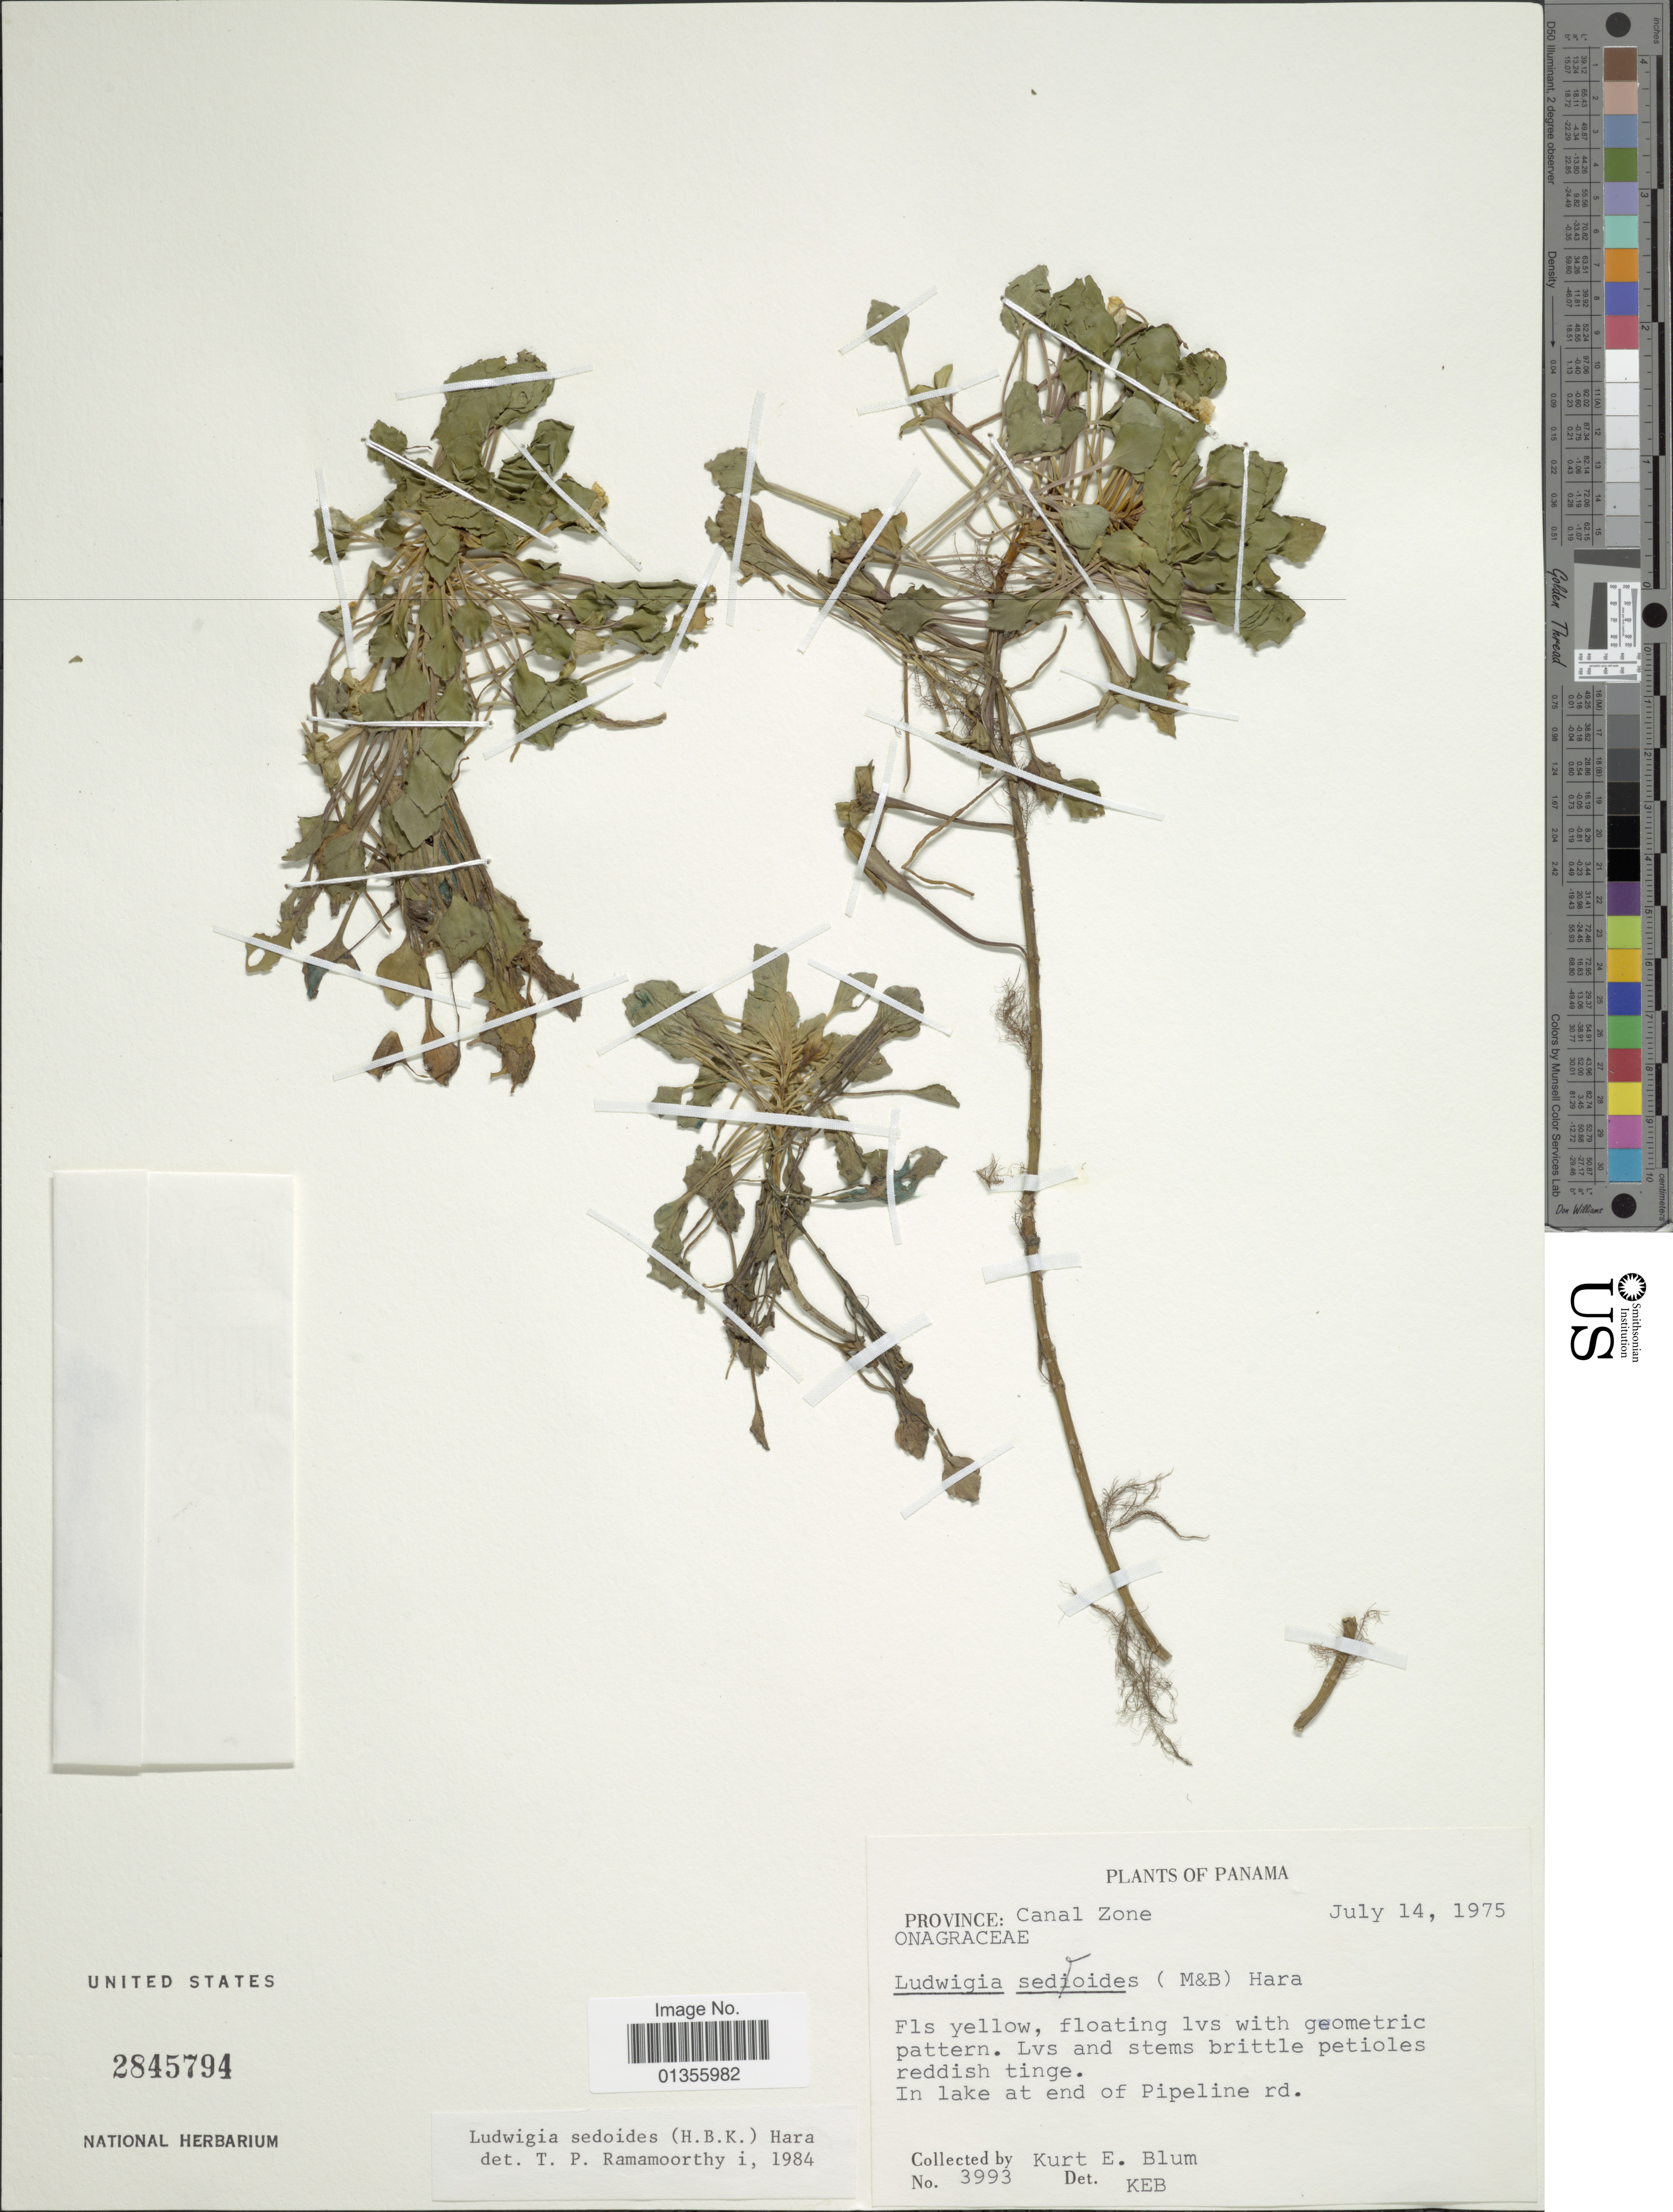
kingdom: Plantae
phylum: Tracheophyta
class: Magnoliopsida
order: Myrtales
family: Onagraceae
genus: Ludwigia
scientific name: Ludwigia sedoides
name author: (Humb. & Bonpl.) H. Hara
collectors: K. E. Blum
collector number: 3993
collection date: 1975-07-14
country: Panama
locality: Province: Canal Zone. In lake at end of Pipeline rd.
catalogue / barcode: US 2845794